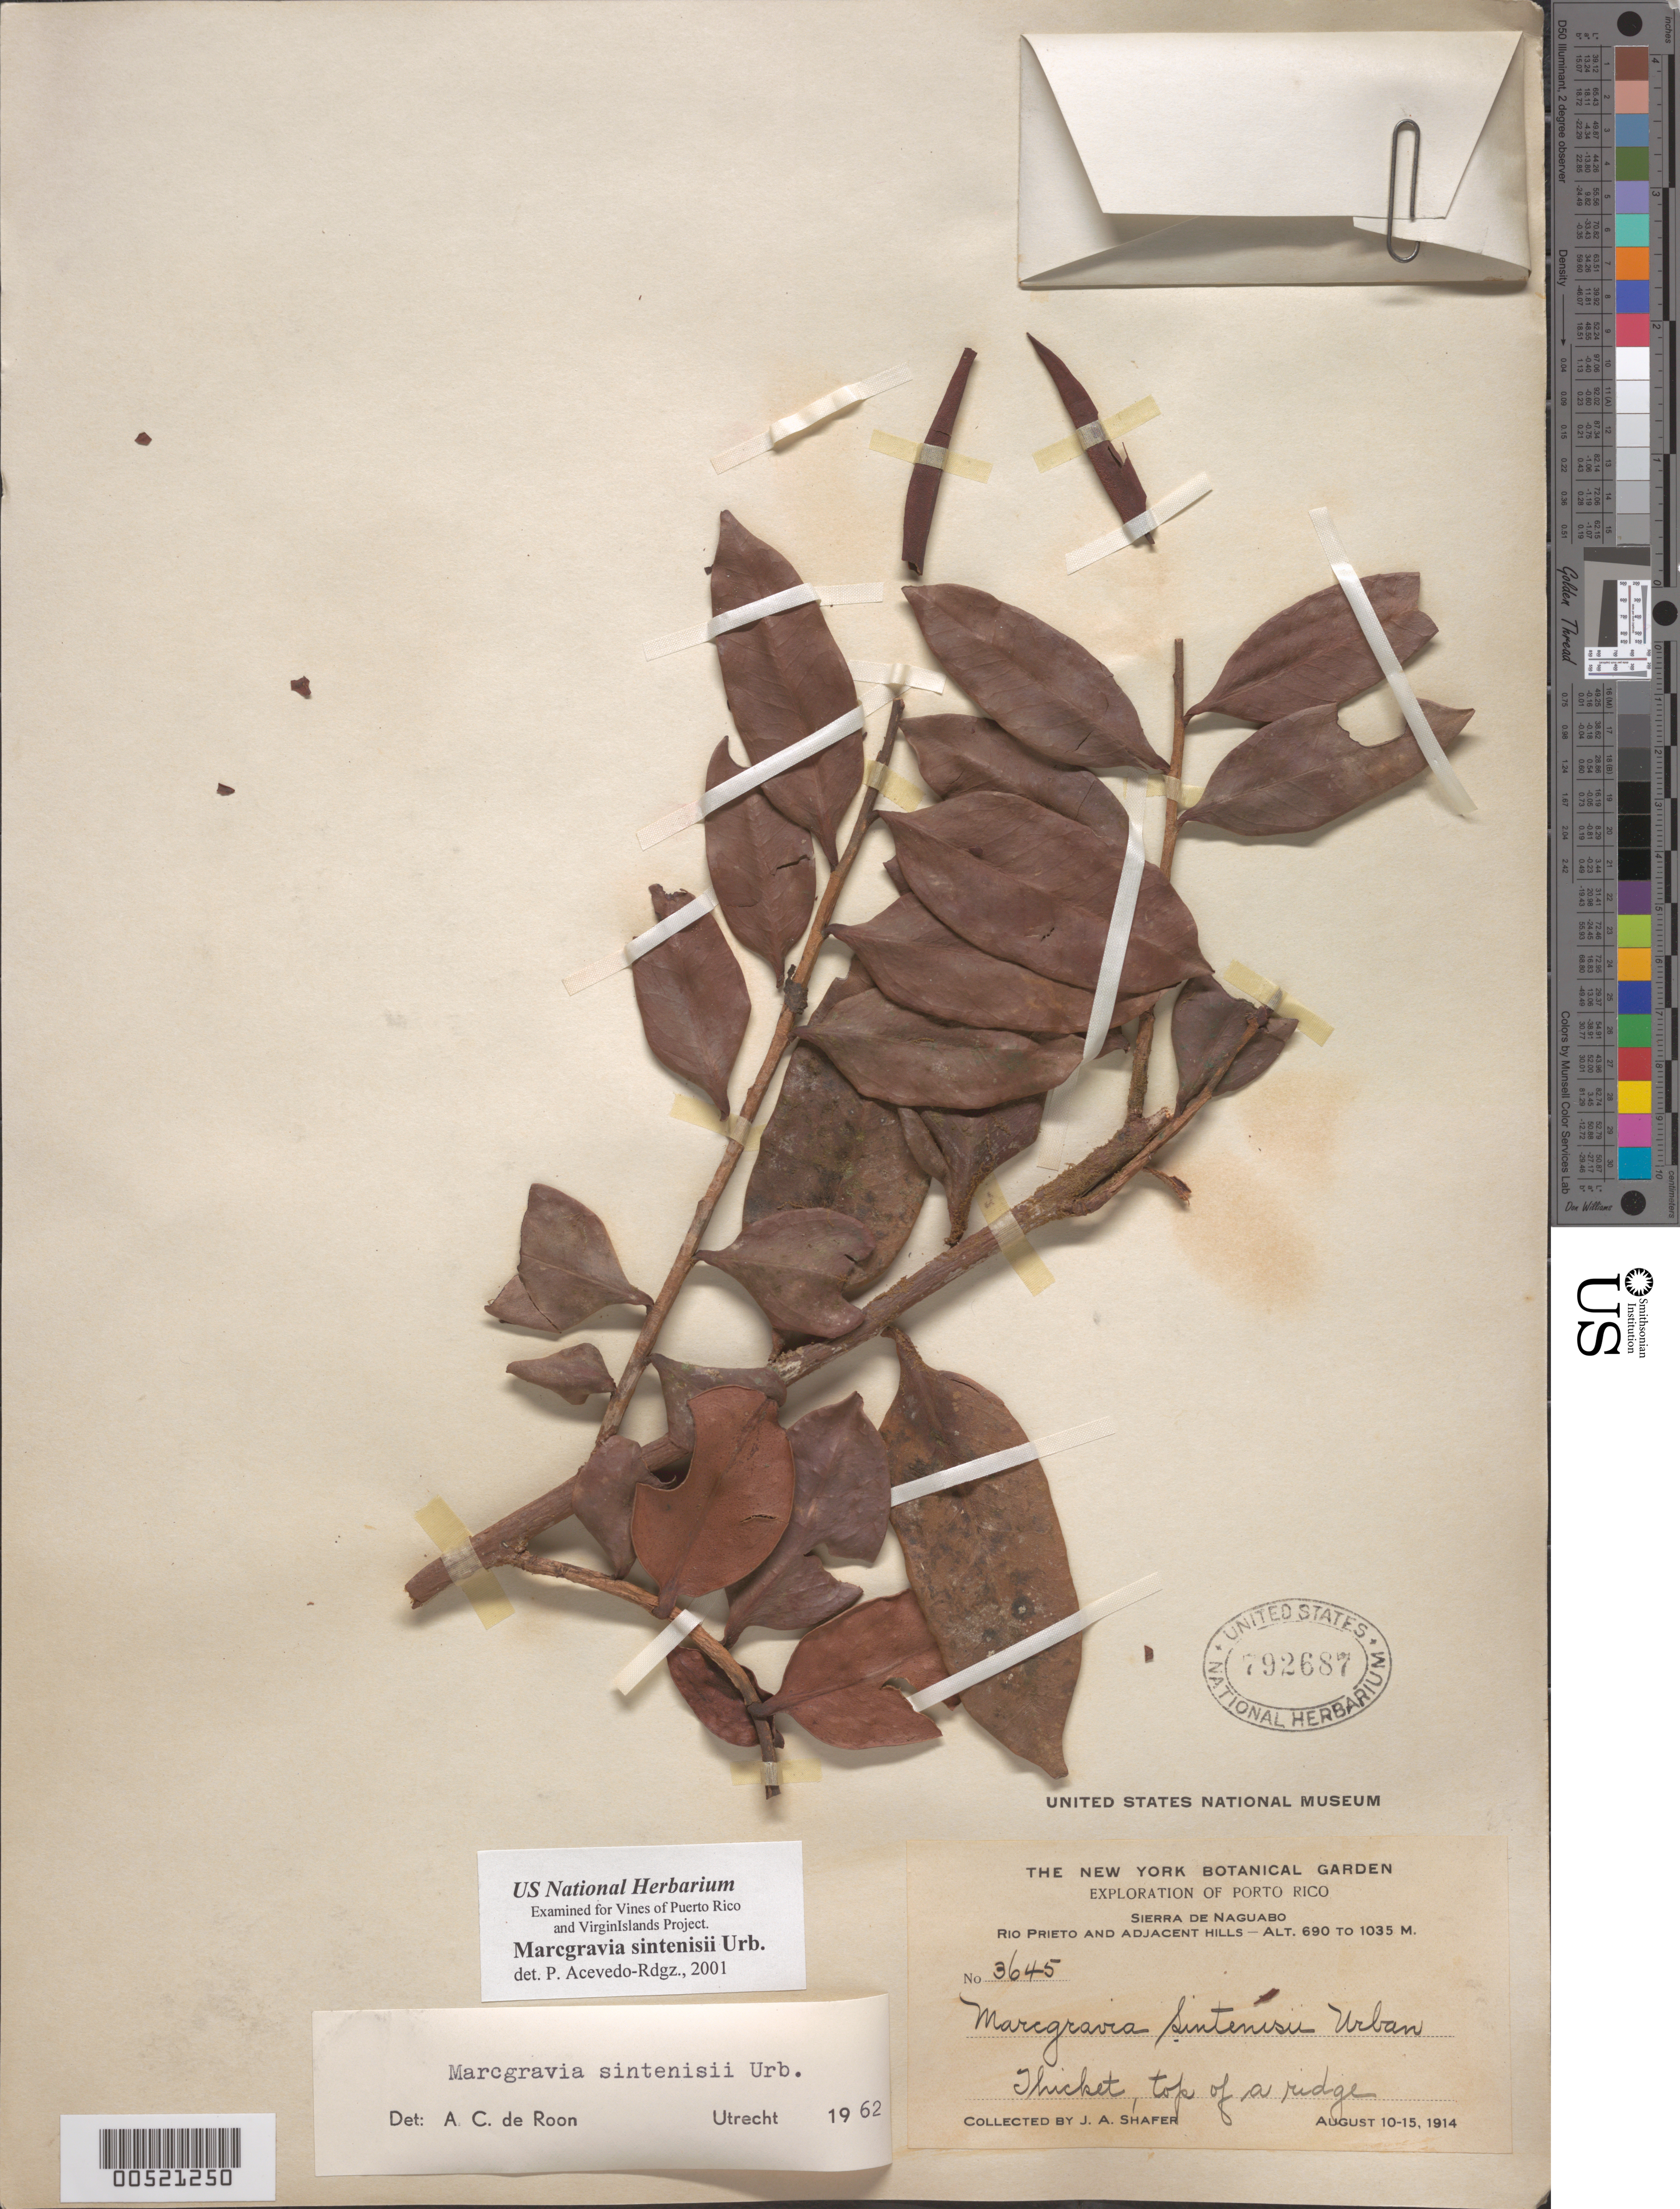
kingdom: Plantae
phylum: Tracheophyta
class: Magnoliopsida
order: Ericales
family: Marcgraviaceae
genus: Marcgravia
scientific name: Marcgravia sintenisii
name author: Urb.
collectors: J. A. Shafer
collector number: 3645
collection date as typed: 10 Aug 1914 to 15 Aug 1914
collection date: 1914-08-10/1914-08-15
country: Puerto Rico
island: Greater Antilles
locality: Sierra de Naguabo, Rio Prieto and adjacent hills. Thicket, top of a ridge.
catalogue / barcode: US 792687